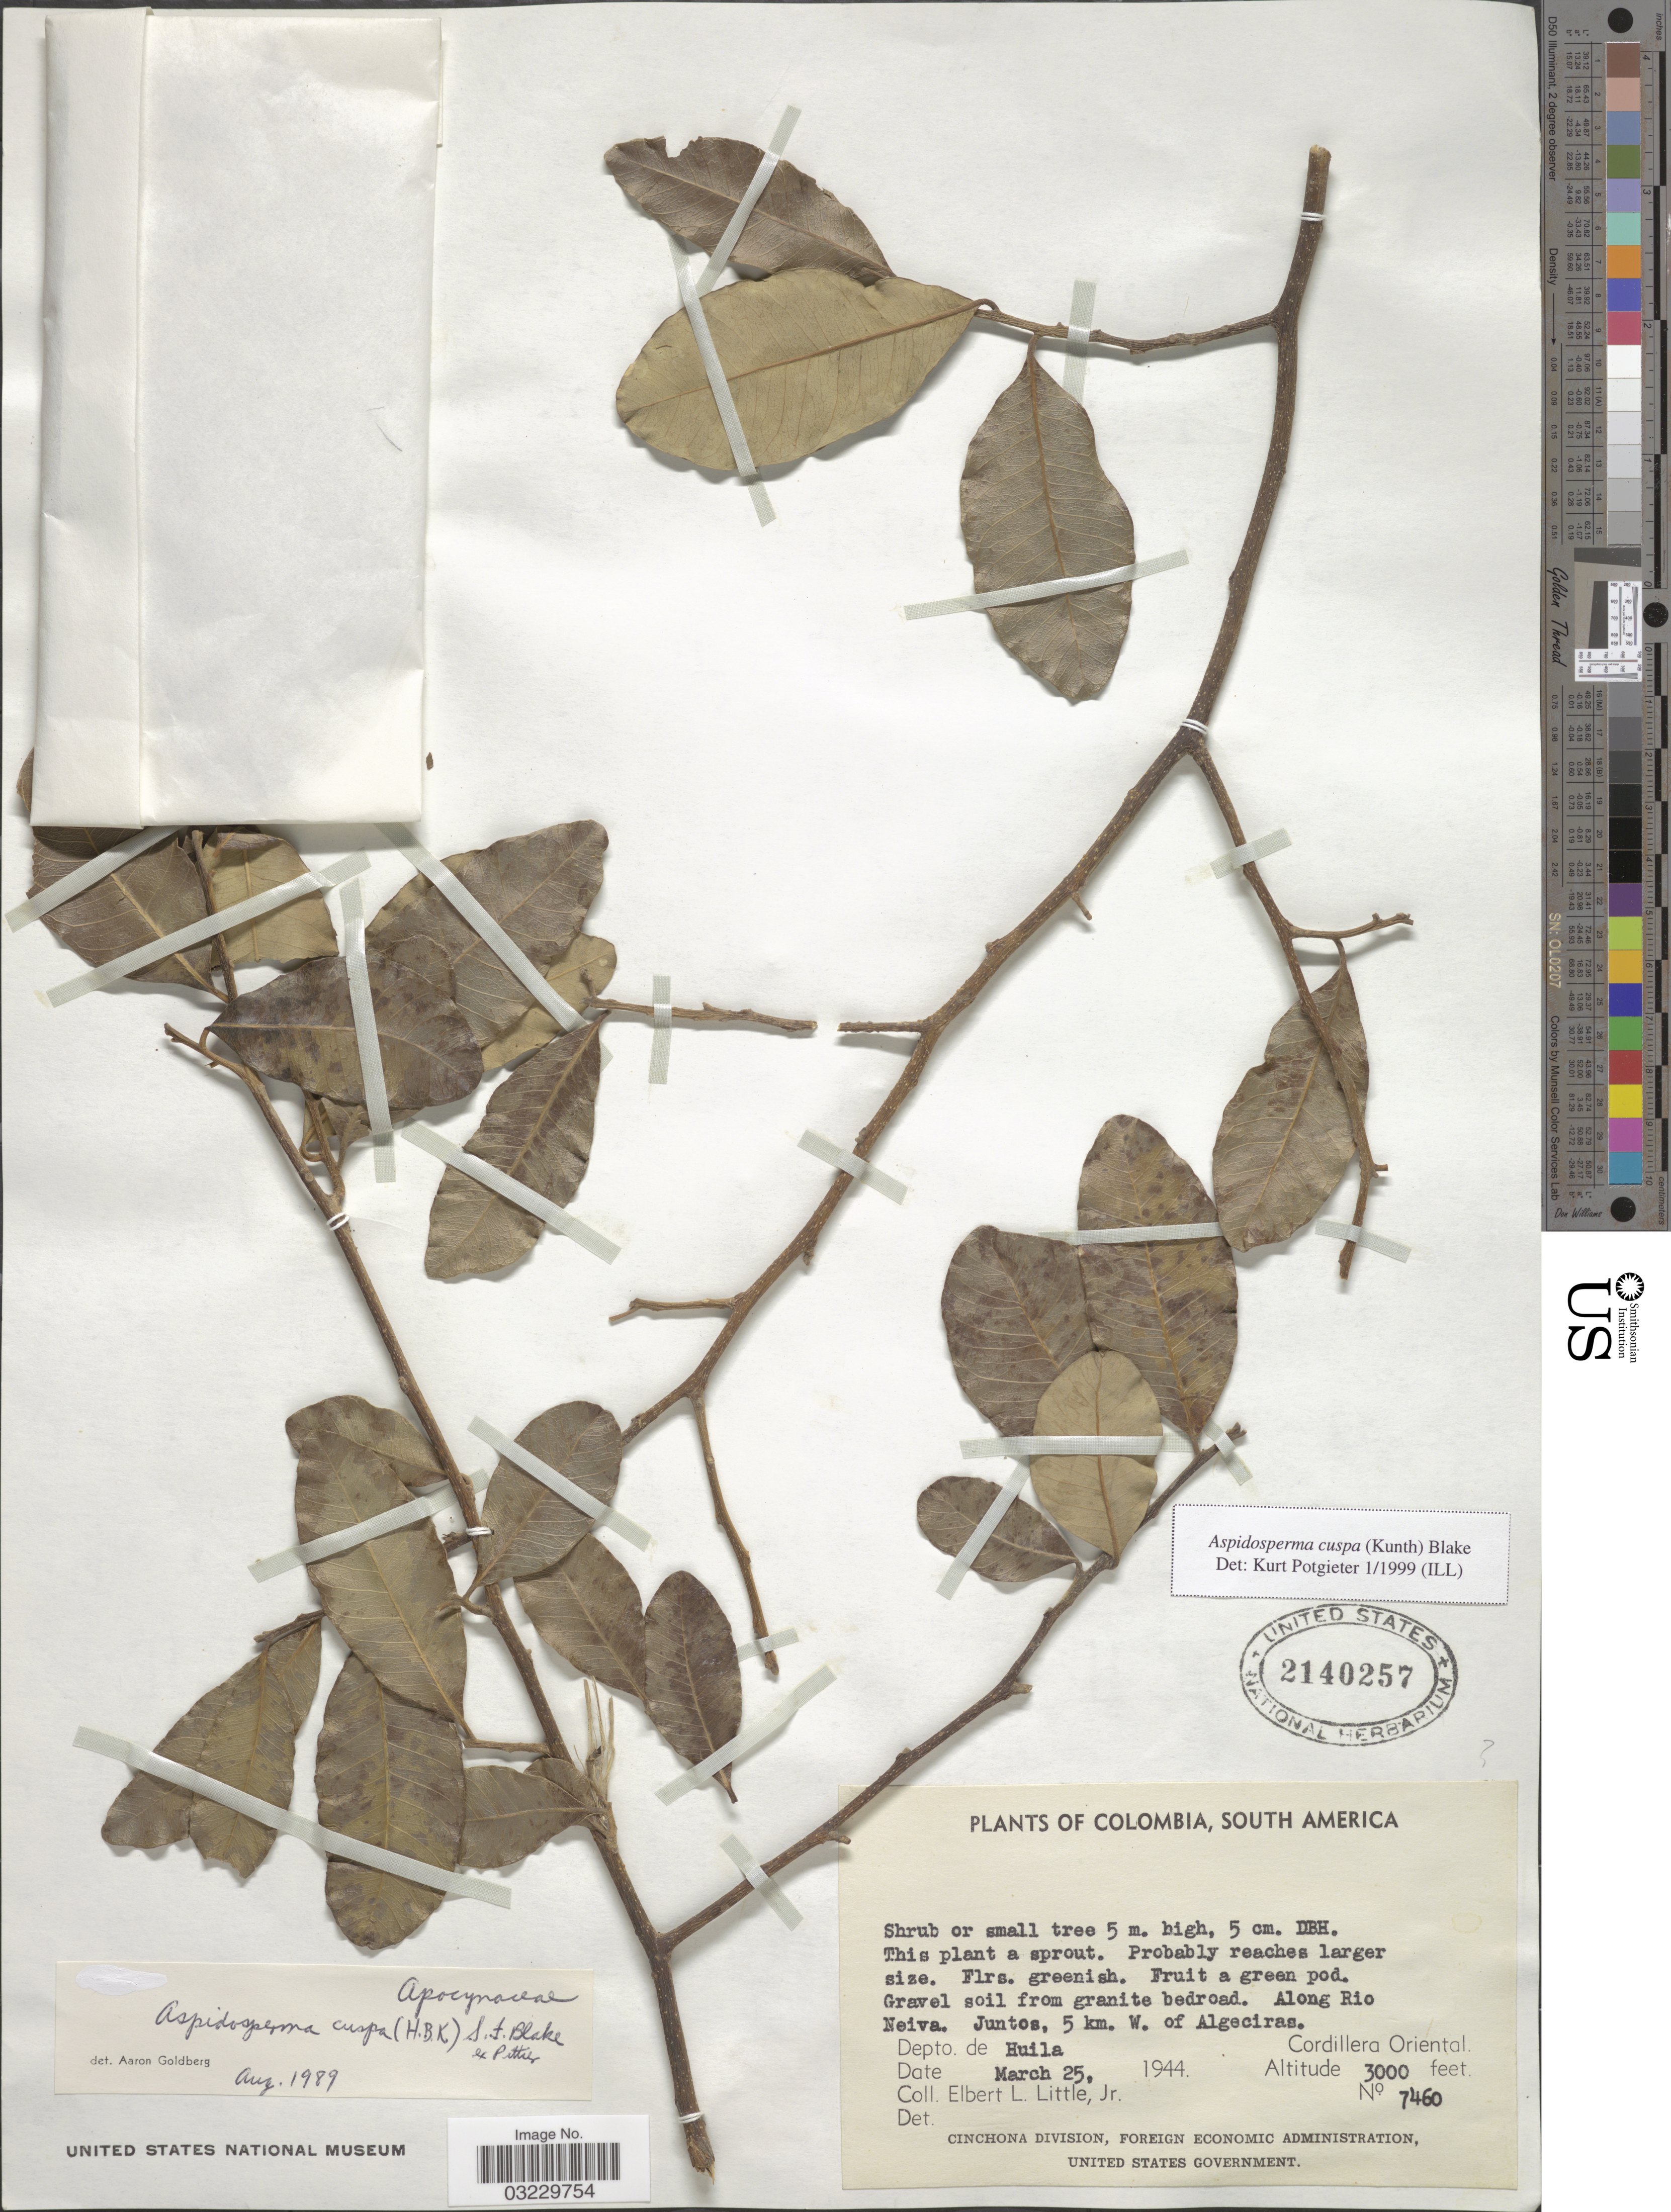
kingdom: Plantae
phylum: Tracheophyta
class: Magnoliopsida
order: Gentianales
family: Apocynaceae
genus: Aspidosperma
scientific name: Aspidosperma cuspa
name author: (Kunth) S.F. Blake ex Pittier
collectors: E. L. Little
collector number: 7460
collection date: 1944-03-25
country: Colombia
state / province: Huila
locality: Along Rio Neiva. Juntos, 5 km. W. of Algeciras. Depto. de Huila, Cordillera Oriental.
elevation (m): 914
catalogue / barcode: US 2140257